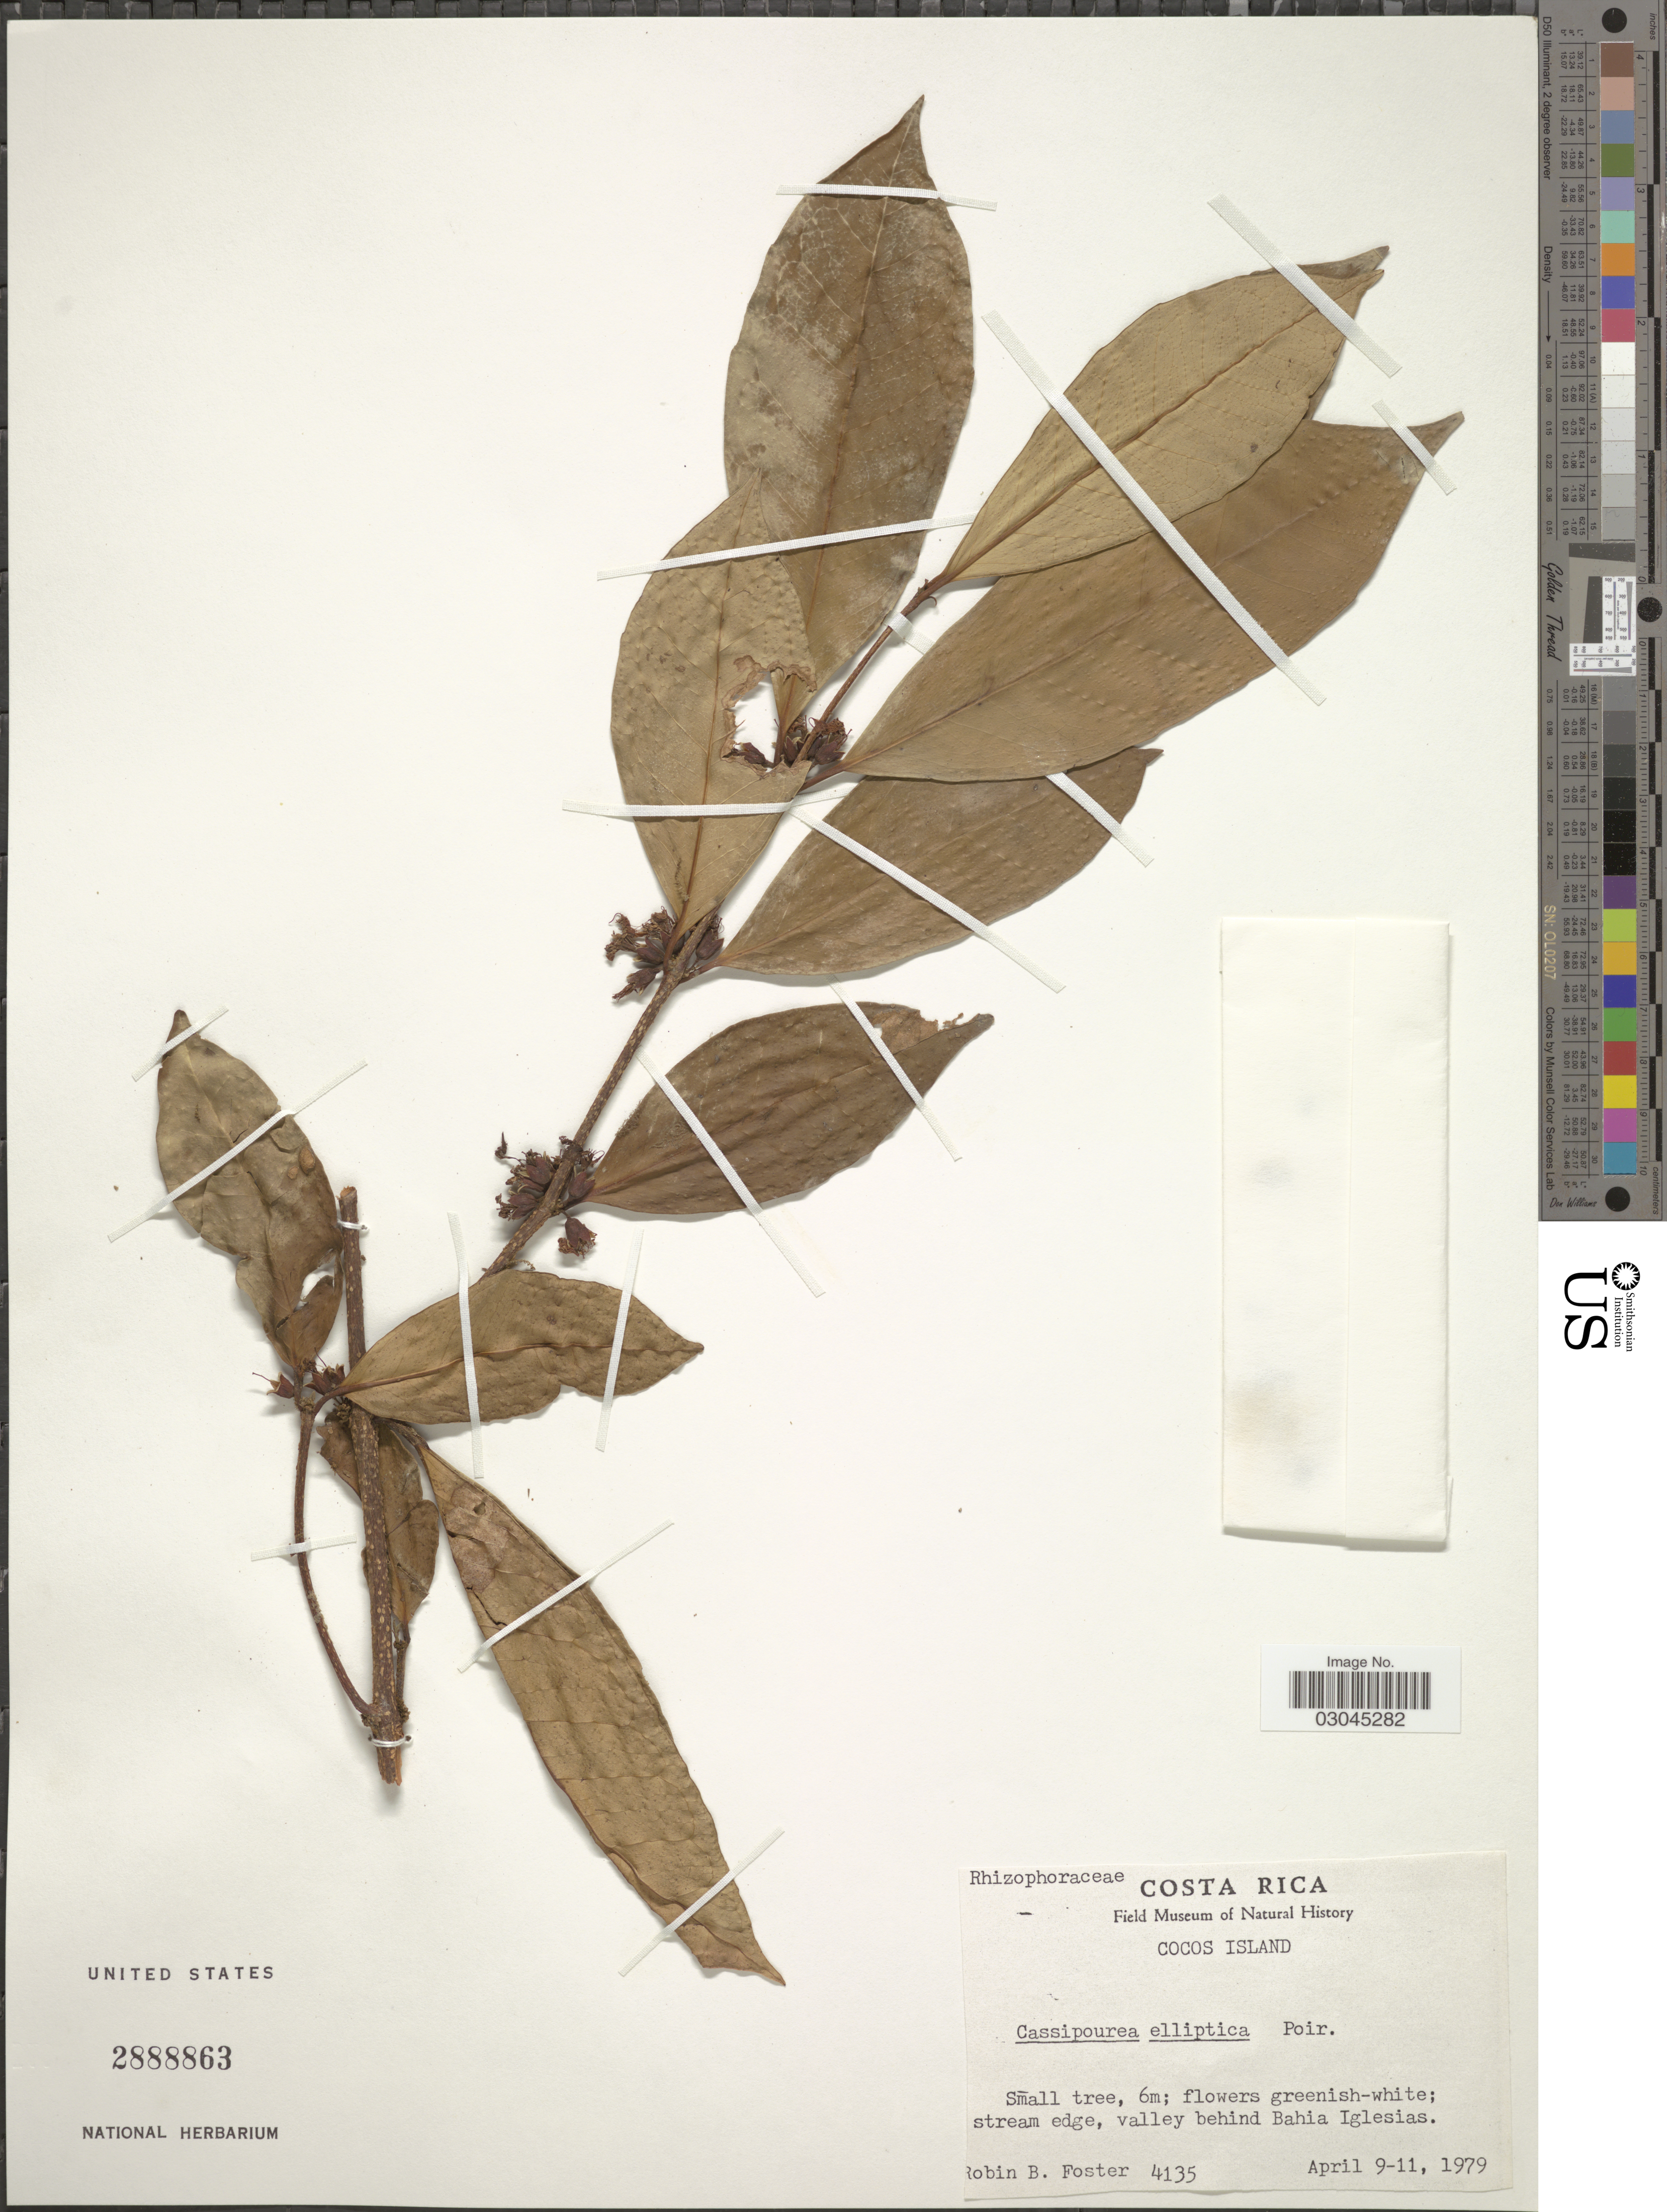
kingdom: Plantae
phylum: Tracheophyta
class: Magnoliopsida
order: Malpighiales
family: Rhizophoraceae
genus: Cassipourea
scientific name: Cassipourea elliptica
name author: (Sw.) Poir.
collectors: R. B. Foster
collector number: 4135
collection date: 1979-04-09/1979-04-11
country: Costa Rica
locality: Cosos Island. Valley behind Bahia Iglesias.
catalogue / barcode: US 2888863